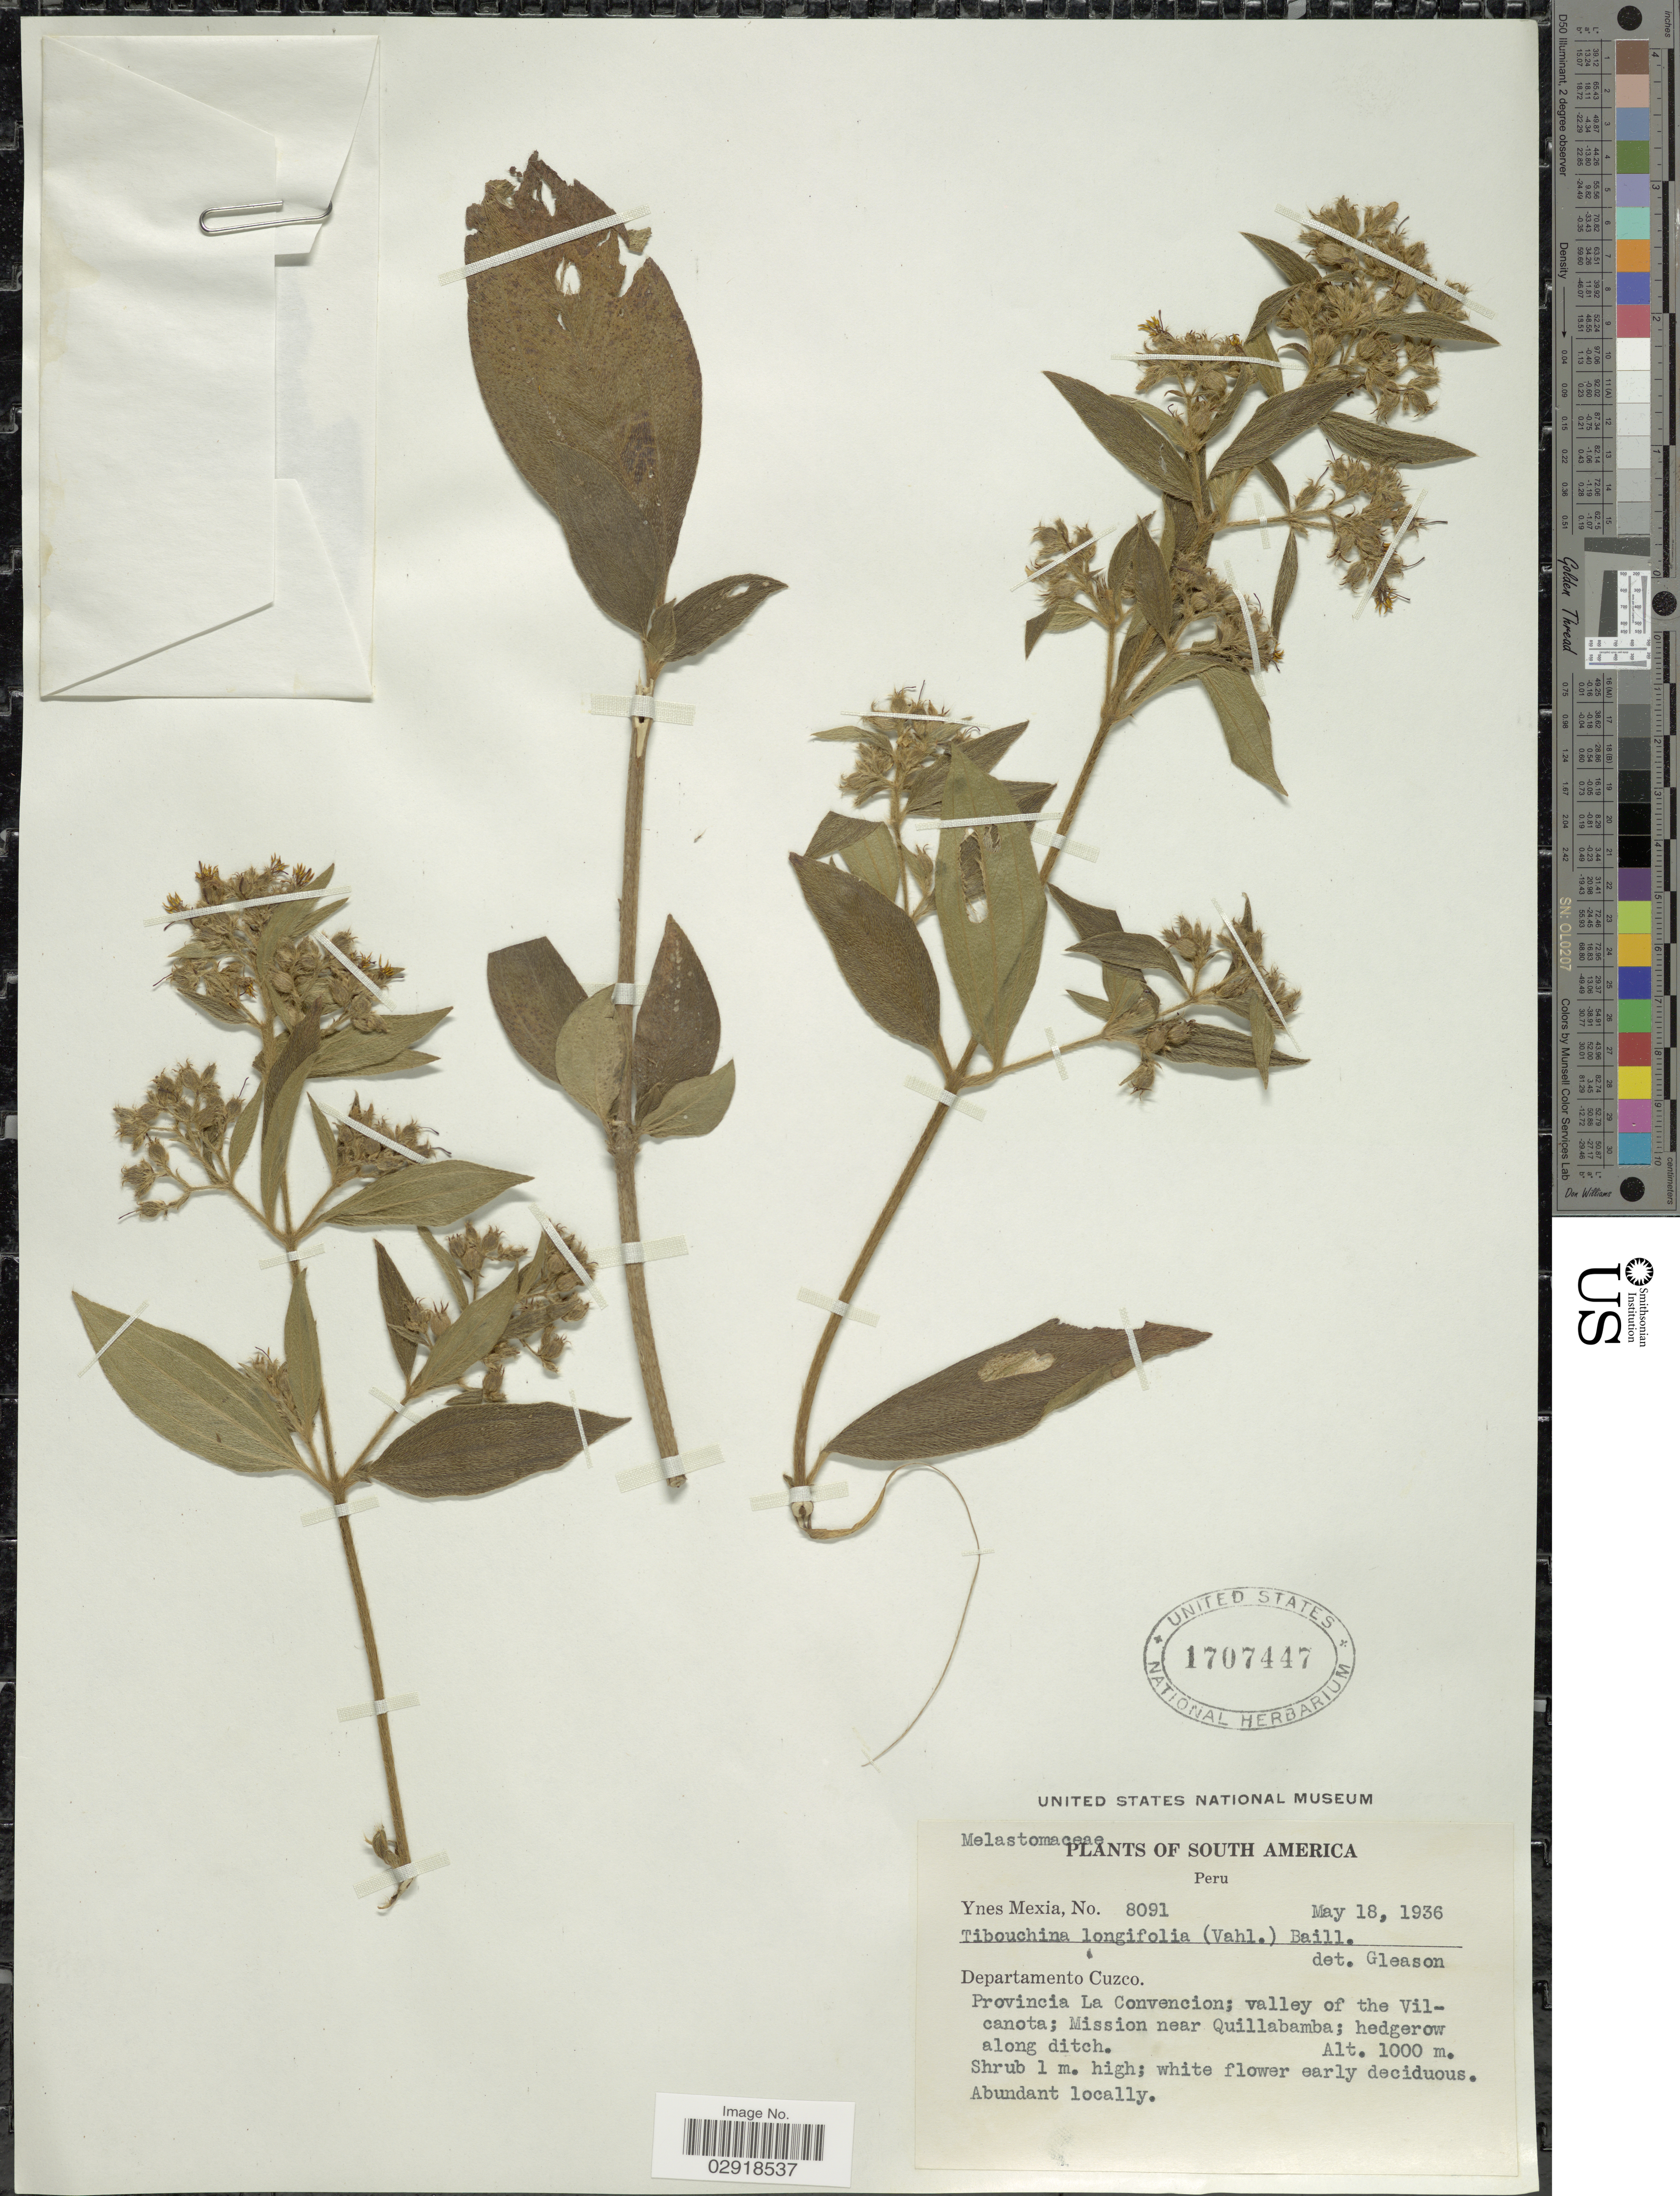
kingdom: Plantae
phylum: Tracheophyta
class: Magnoliopsida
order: Myrtales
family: Melastomataceae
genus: Chaetogastra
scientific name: Chaetogastra longifolia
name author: (Vahl) DC.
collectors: Y. Mexia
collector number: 8091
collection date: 1936-05-18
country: Peru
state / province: Cusco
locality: Departamento Cuzco. Provincia La Convencion; valley of the Vilcanota; Mission near Quillabamba; hedgegrow along ditch.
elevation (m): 1000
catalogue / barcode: US 1707447